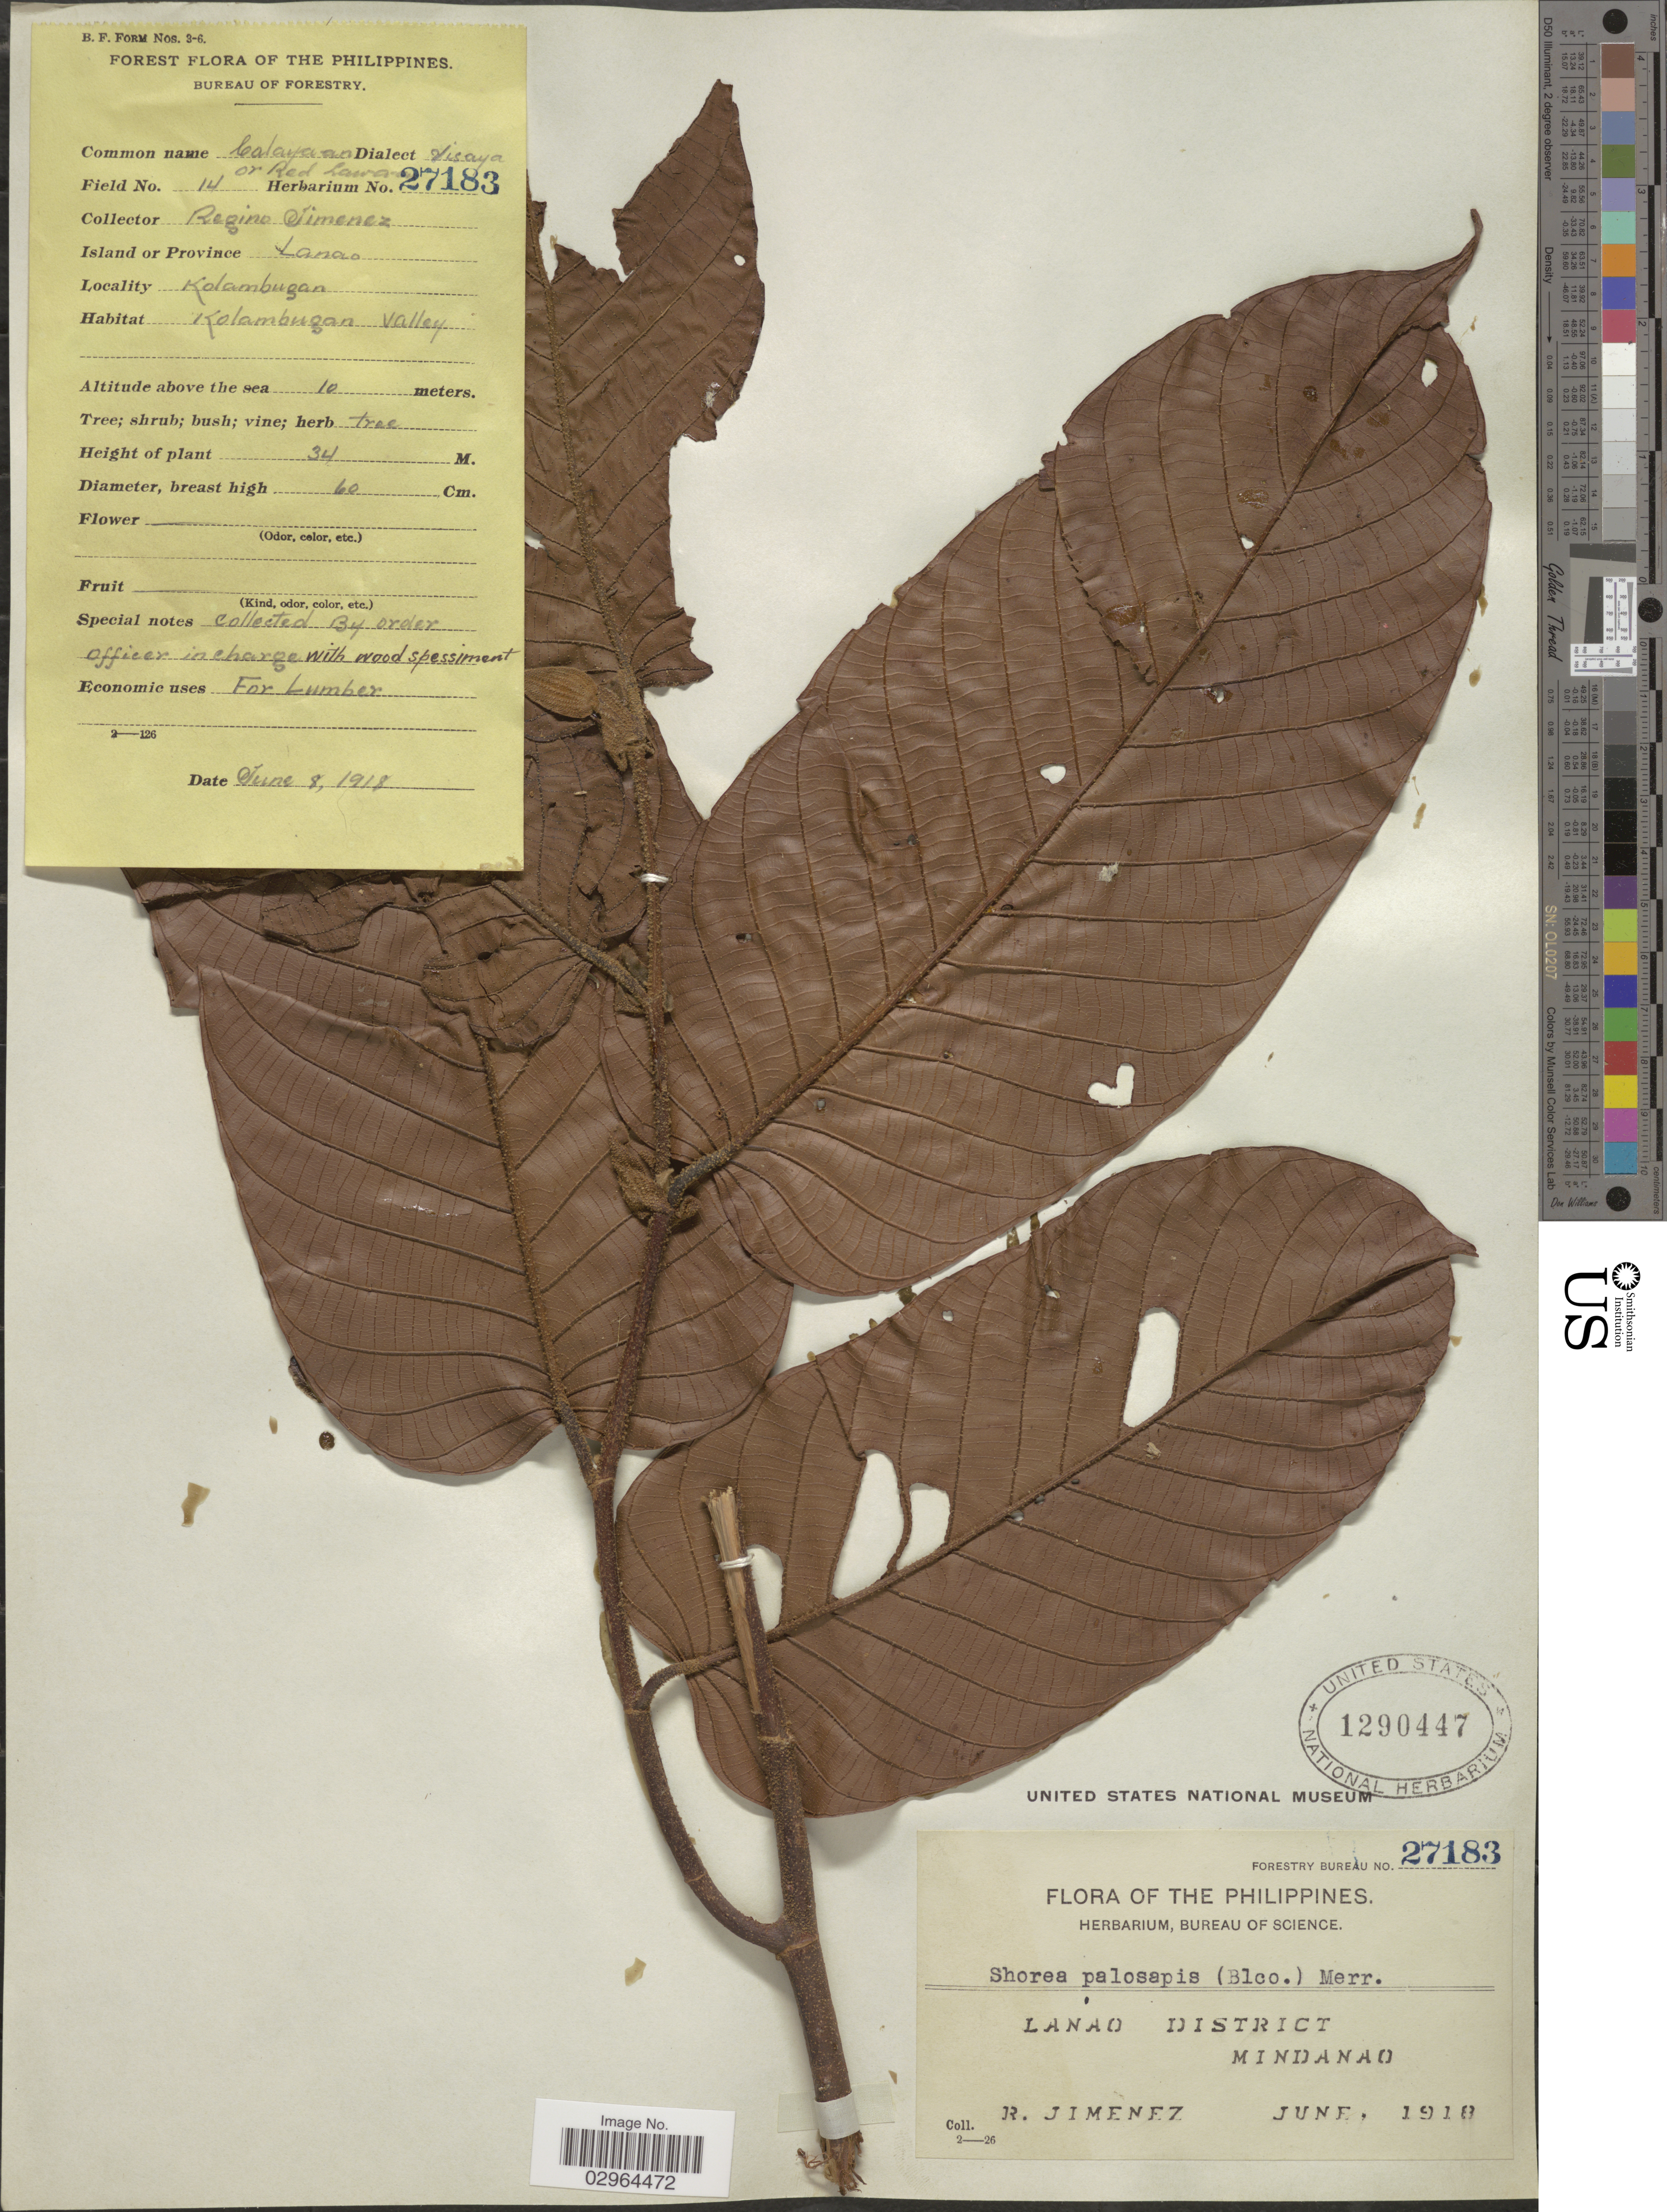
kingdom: Plantae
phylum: Tracheophyta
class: Magnoliopsida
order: Malvales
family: Dipterocarpaceae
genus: Rubroshorea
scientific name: Rubroshorea palosapis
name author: (Blanco) P.S. Ashton & J. Heck.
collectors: R. Jimenez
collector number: Forestry Bureau 27183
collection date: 1918-06-08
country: Philippines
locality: Lanao District, Mindanao. Kolambugan, Kolambugan Valley.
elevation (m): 10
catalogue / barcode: US 1290447